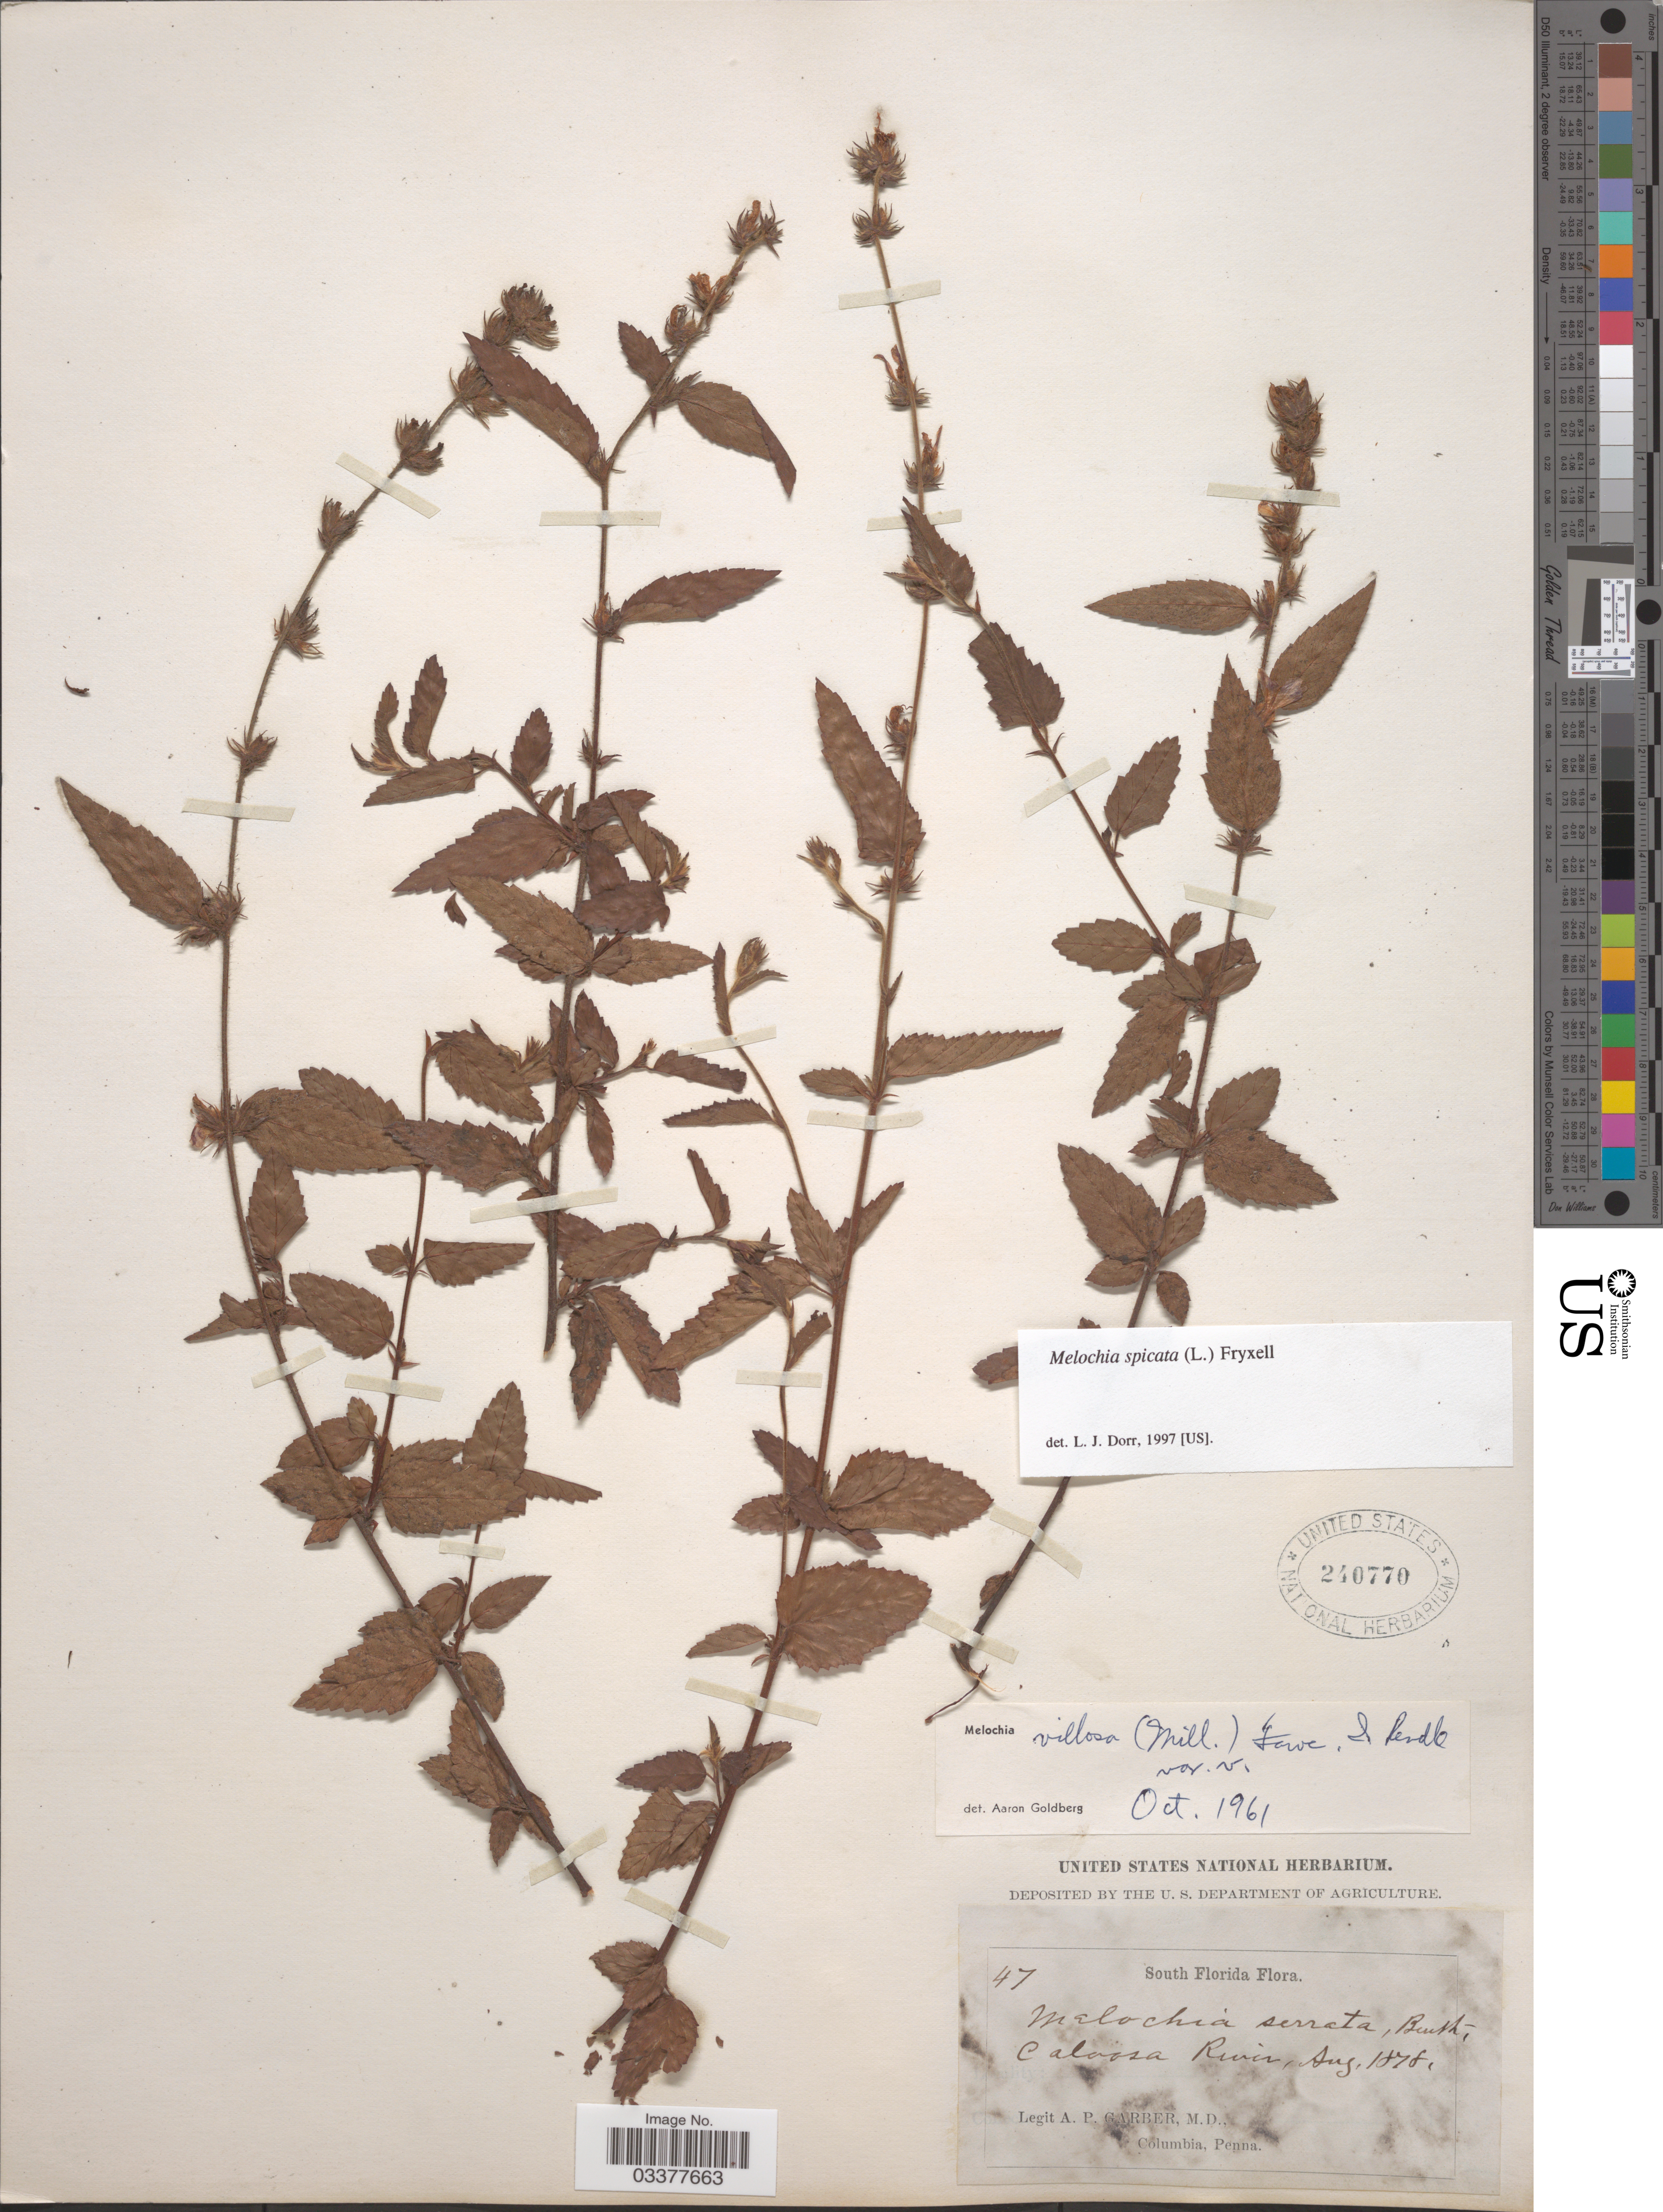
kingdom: Plantae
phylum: Tracheophyta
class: Magnoliopsida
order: Malvales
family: Malvaceae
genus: Melochia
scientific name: Melochia spicata var. spicata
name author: (L.) Fryxell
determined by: Dorr, L. J., (BOT), Smithsonian Institution - National Museum of Natural History (UNITED STATES)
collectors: A. P. Garber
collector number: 47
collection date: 1878-08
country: United States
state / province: Florida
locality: South Florida. Caloosa River.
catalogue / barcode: US 240770